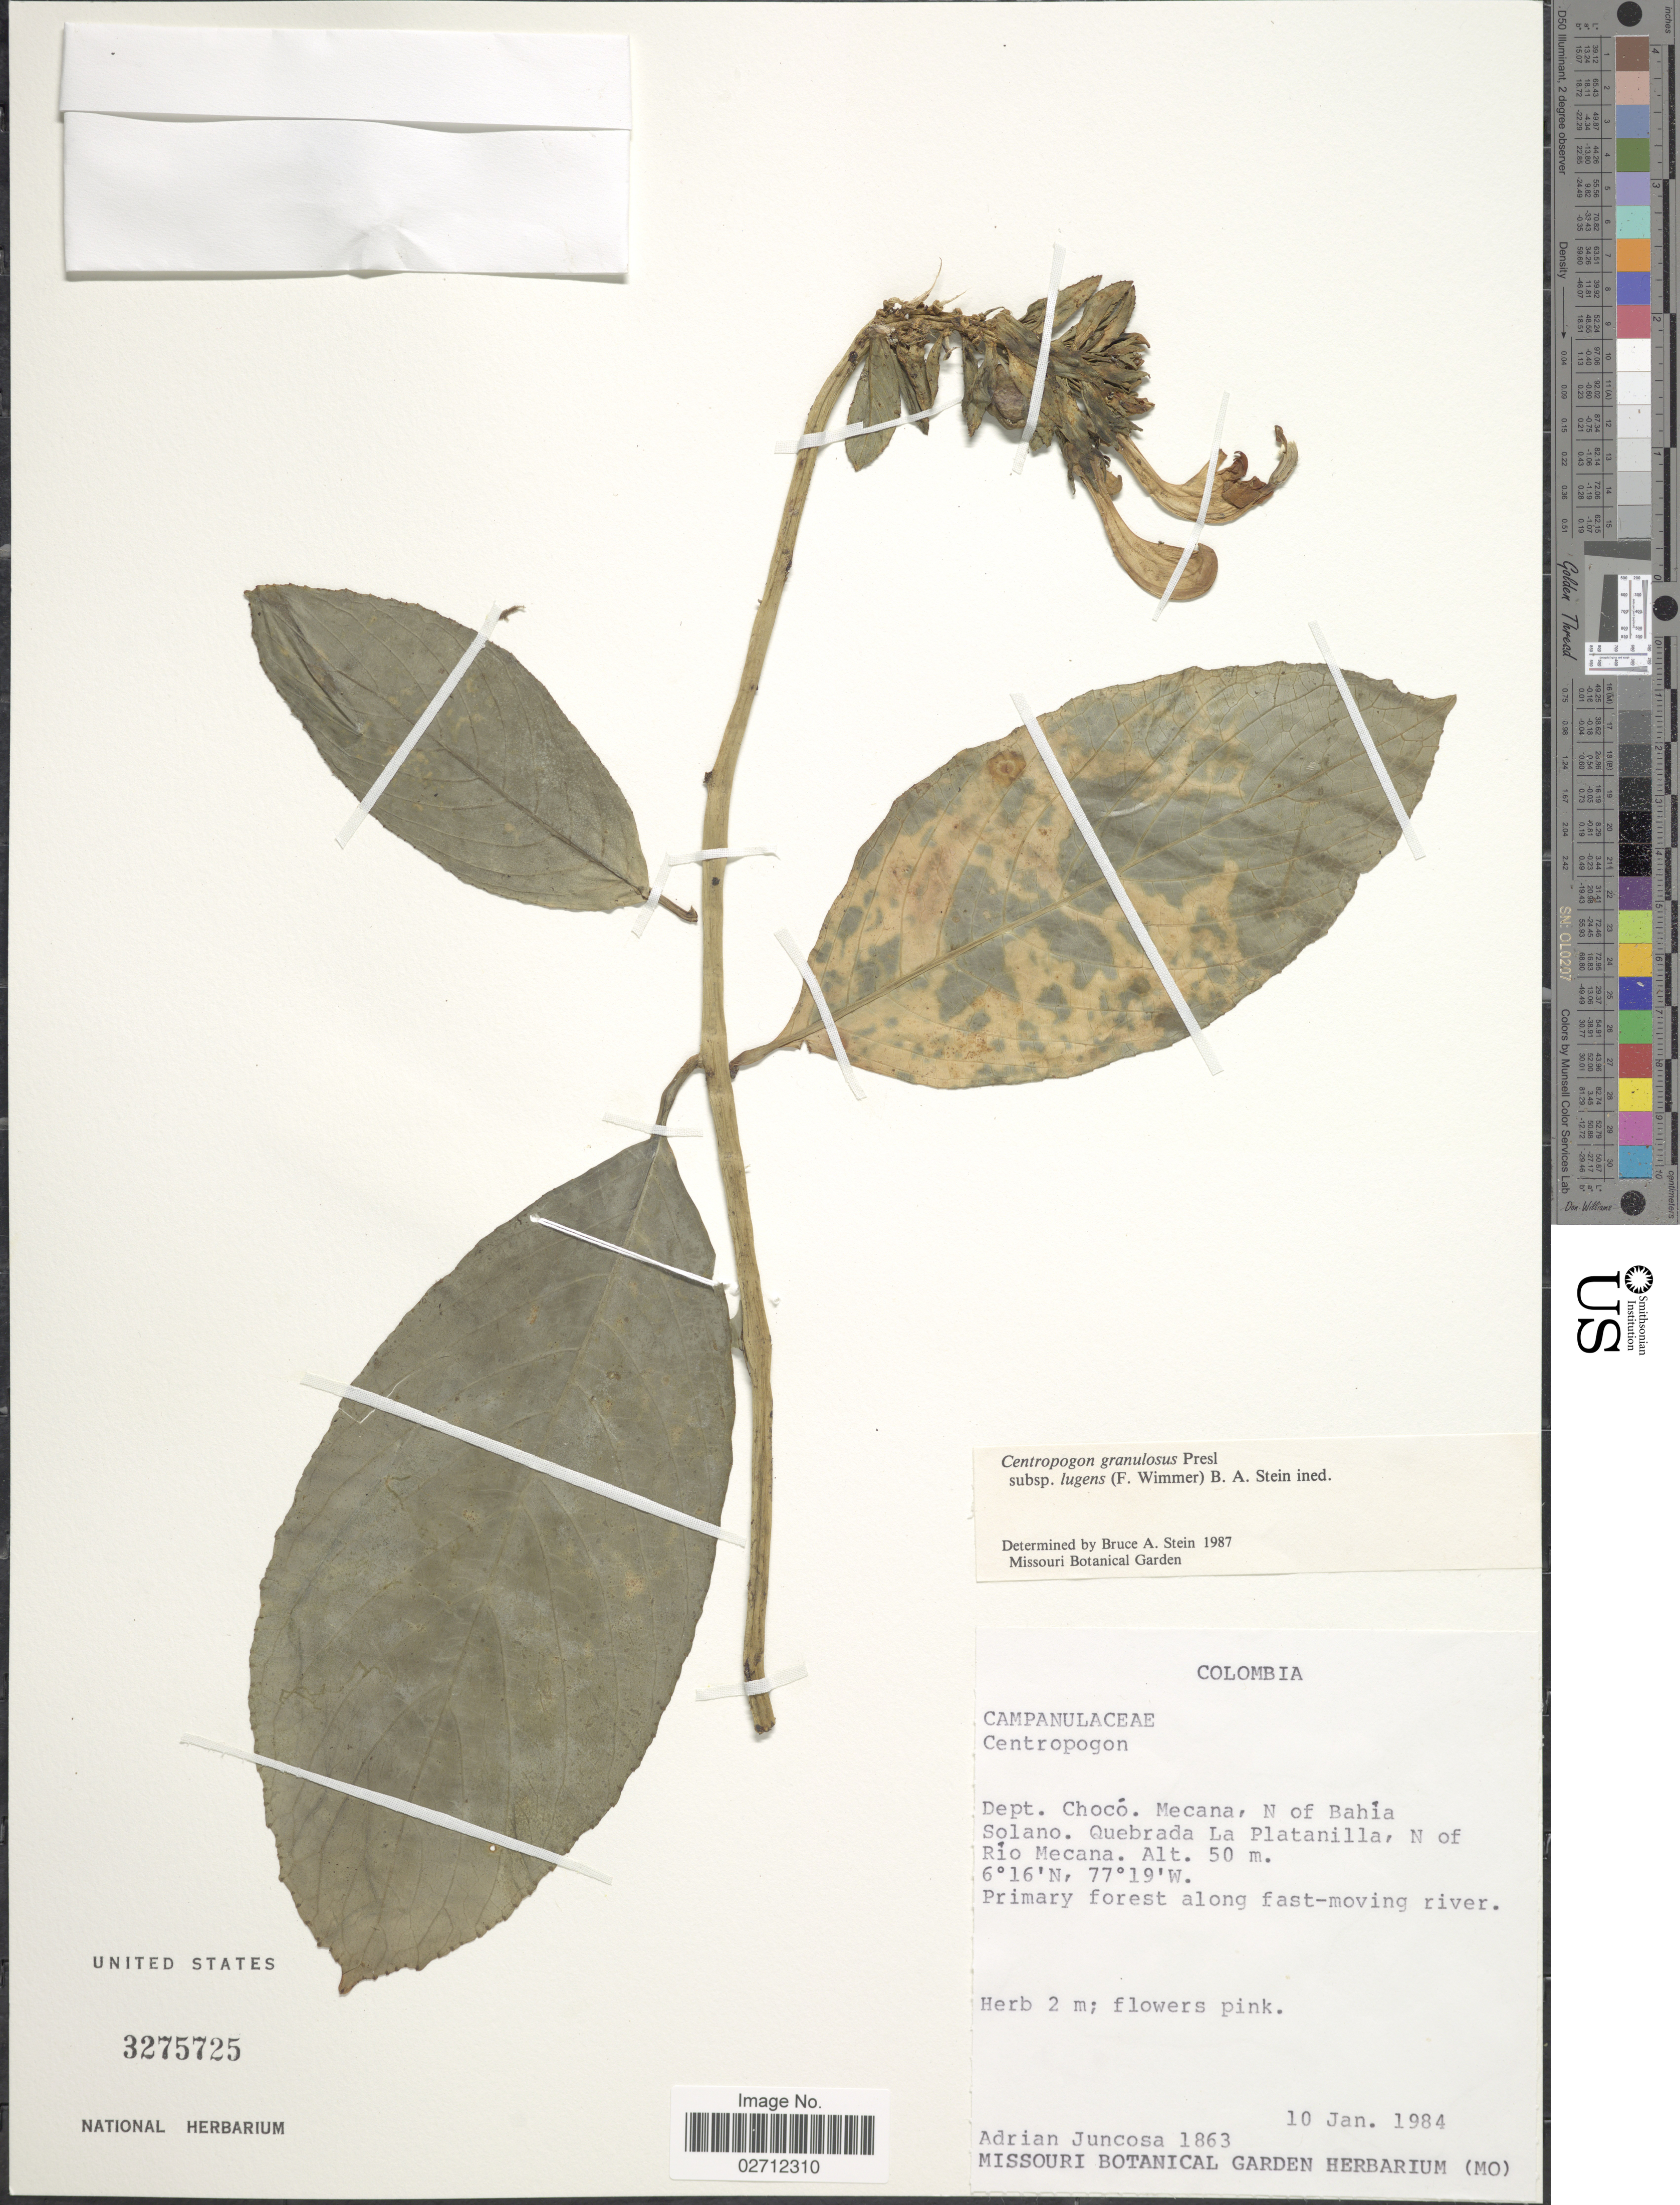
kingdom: Plantae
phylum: Tracheophyta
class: Magnoliopsida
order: Asterales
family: Campanulaceae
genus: Centropogon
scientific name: Centropogon granulosus subsp. lugens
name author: B.A. Stein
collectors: A. Juncosa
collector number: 1863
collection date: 1984-01-10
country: Colombia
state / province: Chocó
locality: Dept. Chocó. Mecana, N of Bahiía Solano. Quebrada La Platanilla, n of Río Mecana. Primary forest along fast-moving river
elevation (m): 50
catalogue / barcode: US 3275725